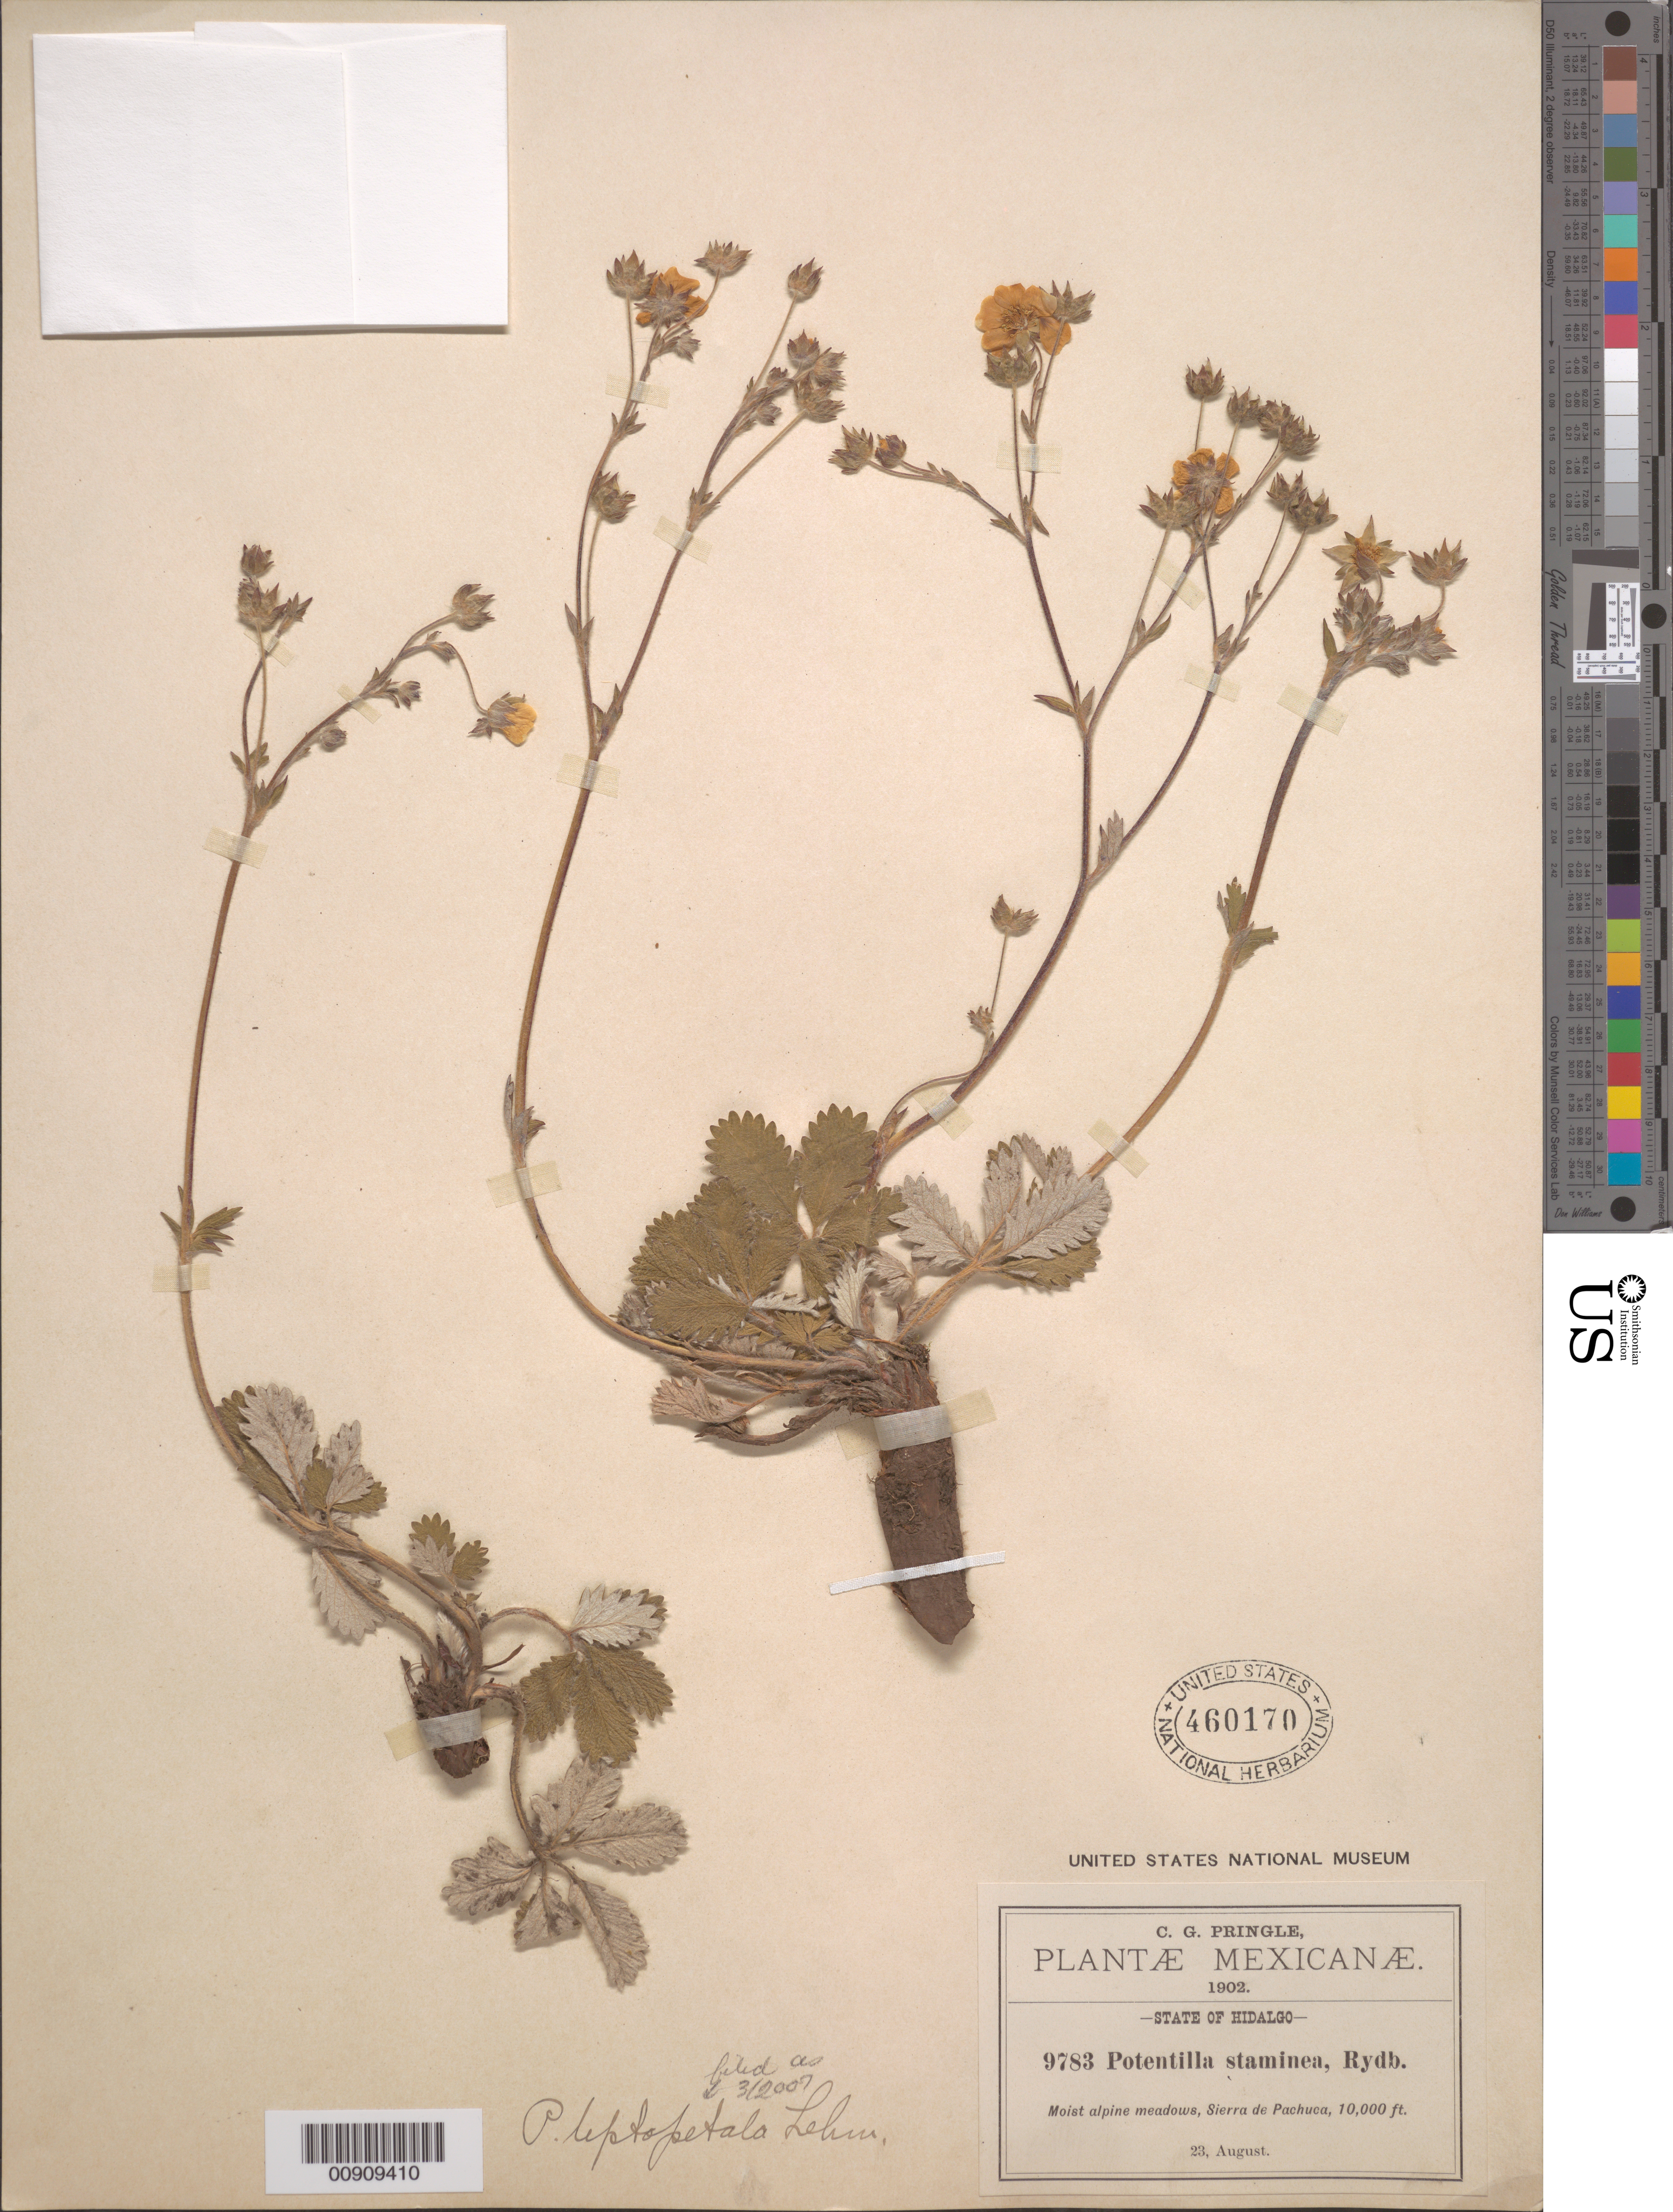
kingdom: Plantae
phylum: Tracheophyta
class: Magnoliopsida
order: Rosales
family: Rosaceae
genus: Potentilla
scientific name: Potentilla leptopetala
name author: Lehm.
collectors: C. G. Pringle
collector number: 9783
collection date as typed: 23 Aug 1902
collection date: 1902-08-23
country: Mexico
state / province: Hidalgo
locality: Sierra de Pachuca, State of Hidalgo.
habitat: Moist alpine meadows.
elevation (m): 3048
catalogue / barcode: US 460170